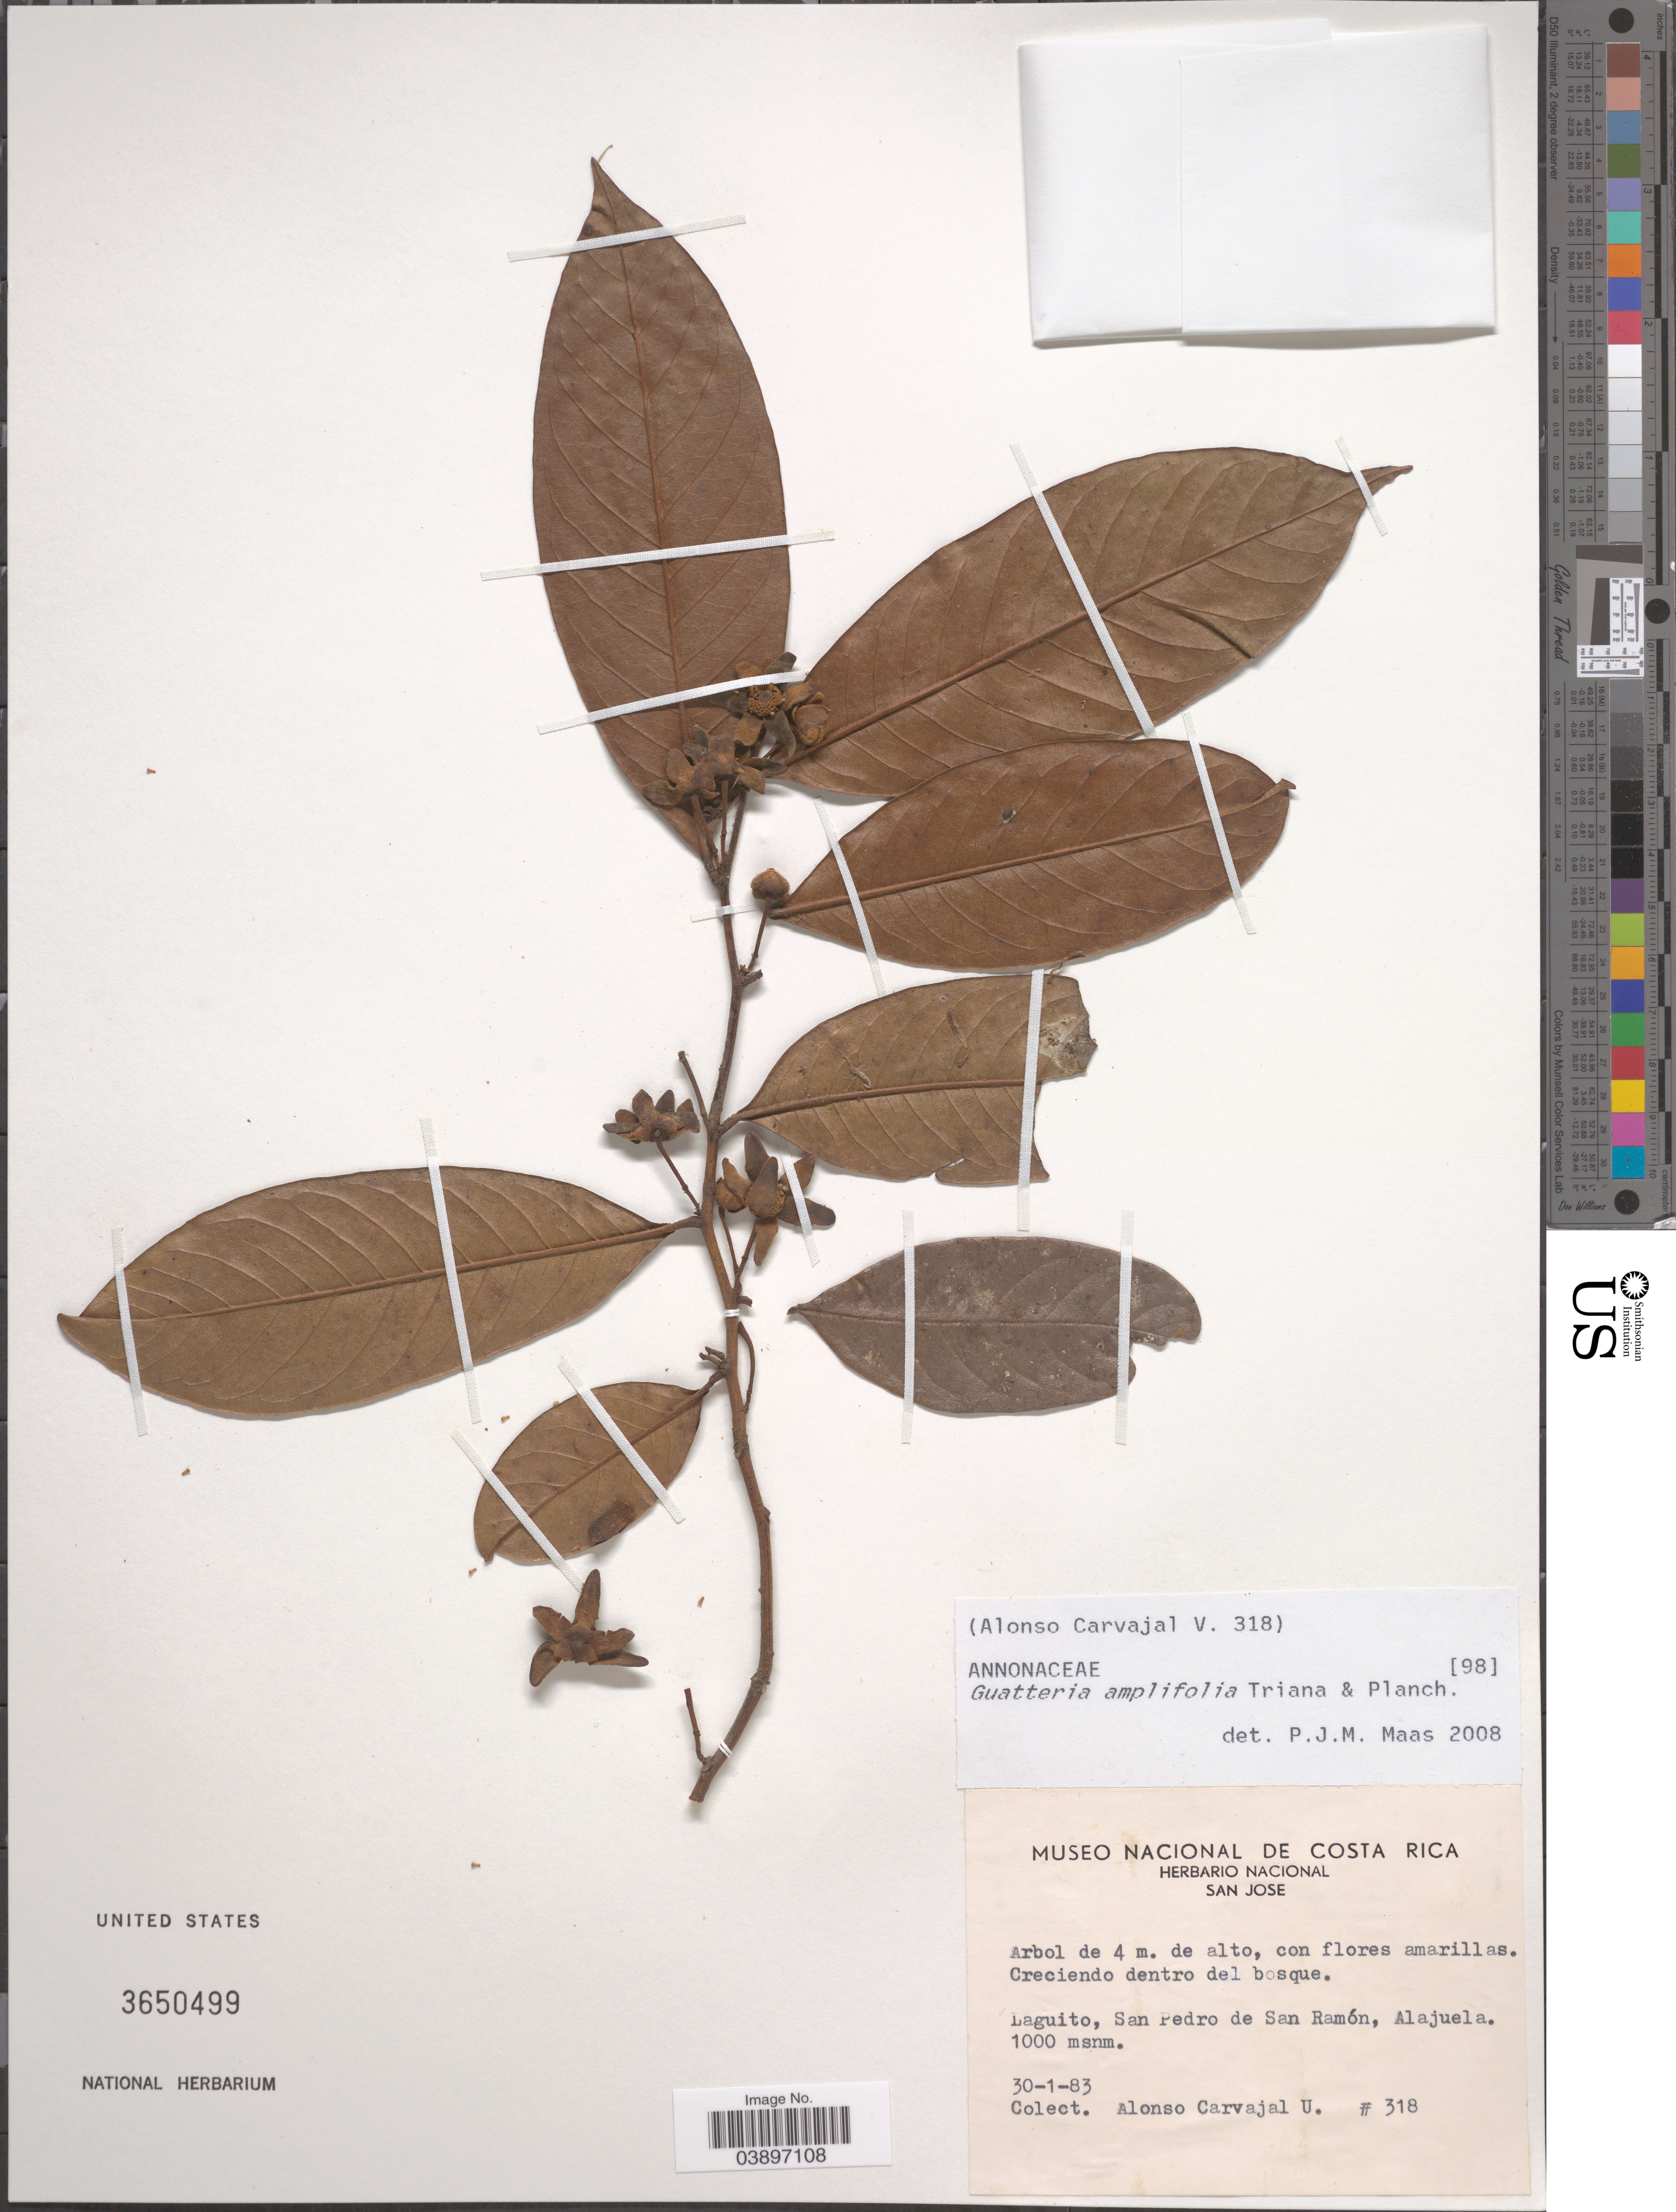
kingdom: Plantae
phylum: Tracheophyta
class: Magnoliopsida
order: Magnoliales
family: Annonaceae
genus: Guatteria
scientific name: Guatteria amplifolia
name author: Triana & Planch.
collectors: A. Carvajal U.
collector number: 318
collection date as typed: Transcribed d/m/y: 30/1/83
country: Costa Rica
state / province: Alajuela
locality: Laguito, San Pedro de San Ramón.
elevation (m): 1000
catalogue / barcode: US 3650499